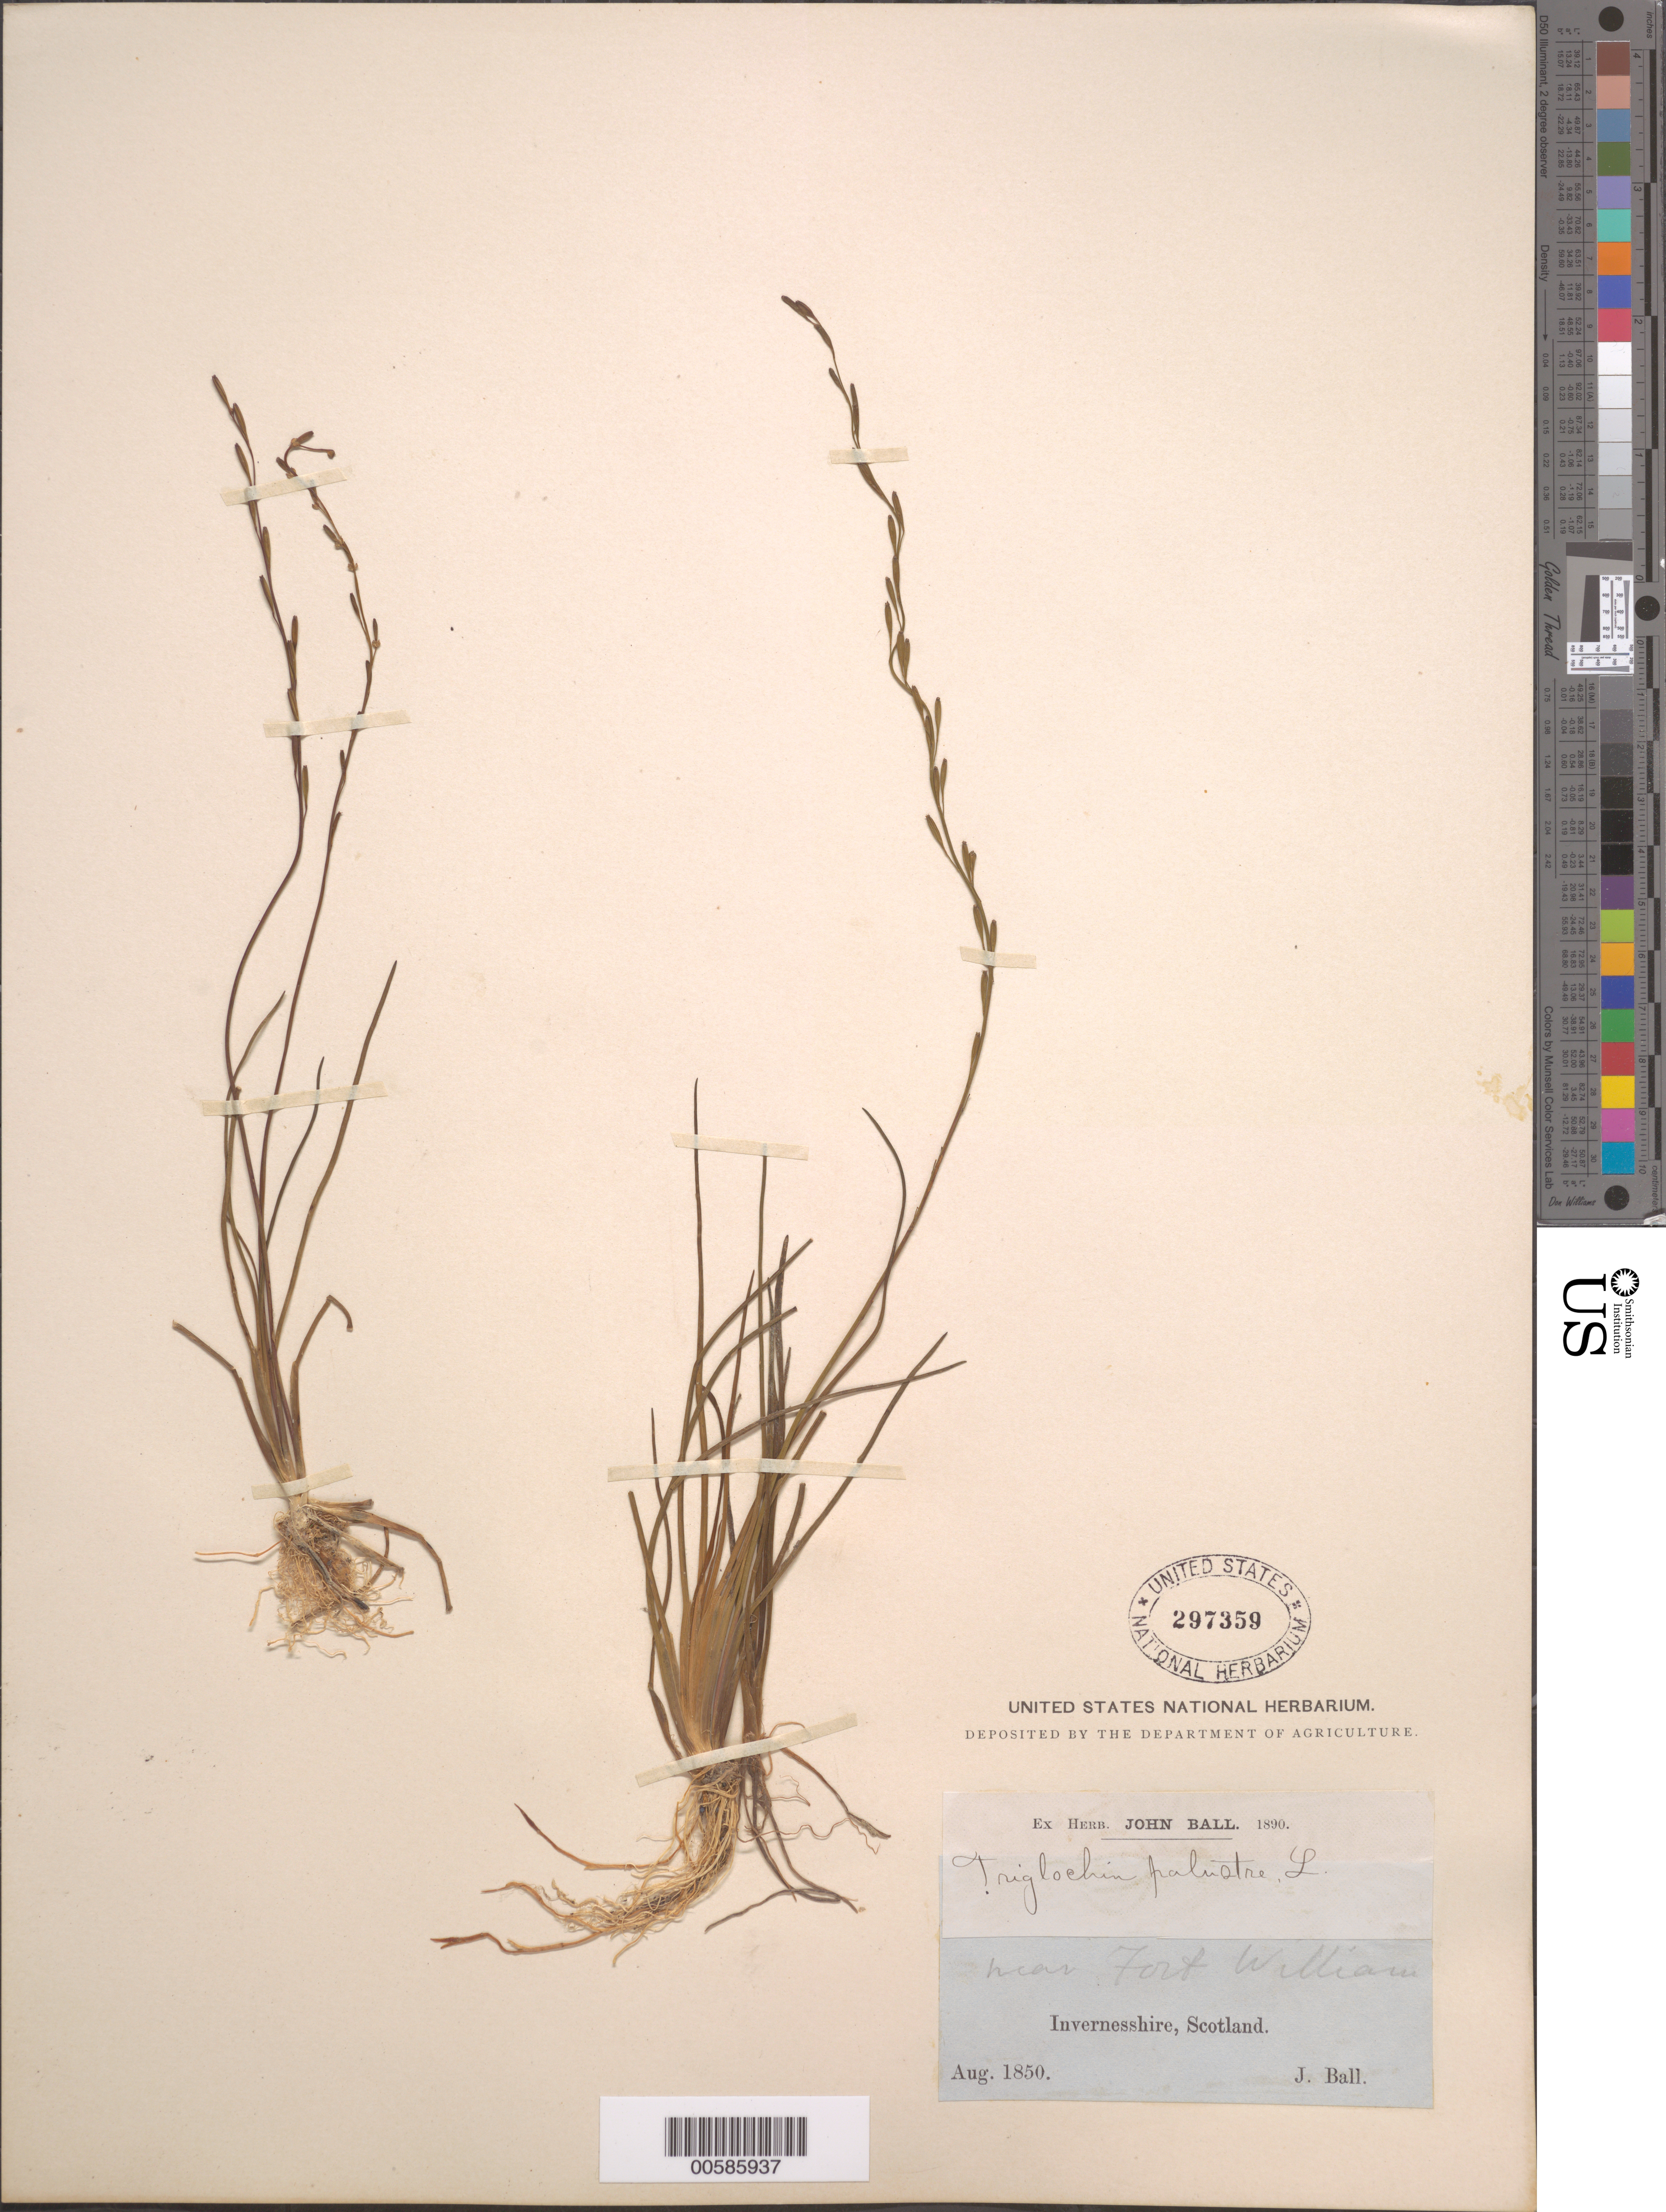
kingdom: Plantae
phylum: Tracheophyta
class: Liliopsida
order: Alismatales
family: Juncaginaceae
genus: Triglochin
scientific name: Triglochin palustris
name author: L.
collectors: J. Ball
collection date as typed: Aug 1850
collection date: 1850-08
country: United Kingdom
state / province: Scotland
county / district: Inverness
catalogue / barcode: US 297359